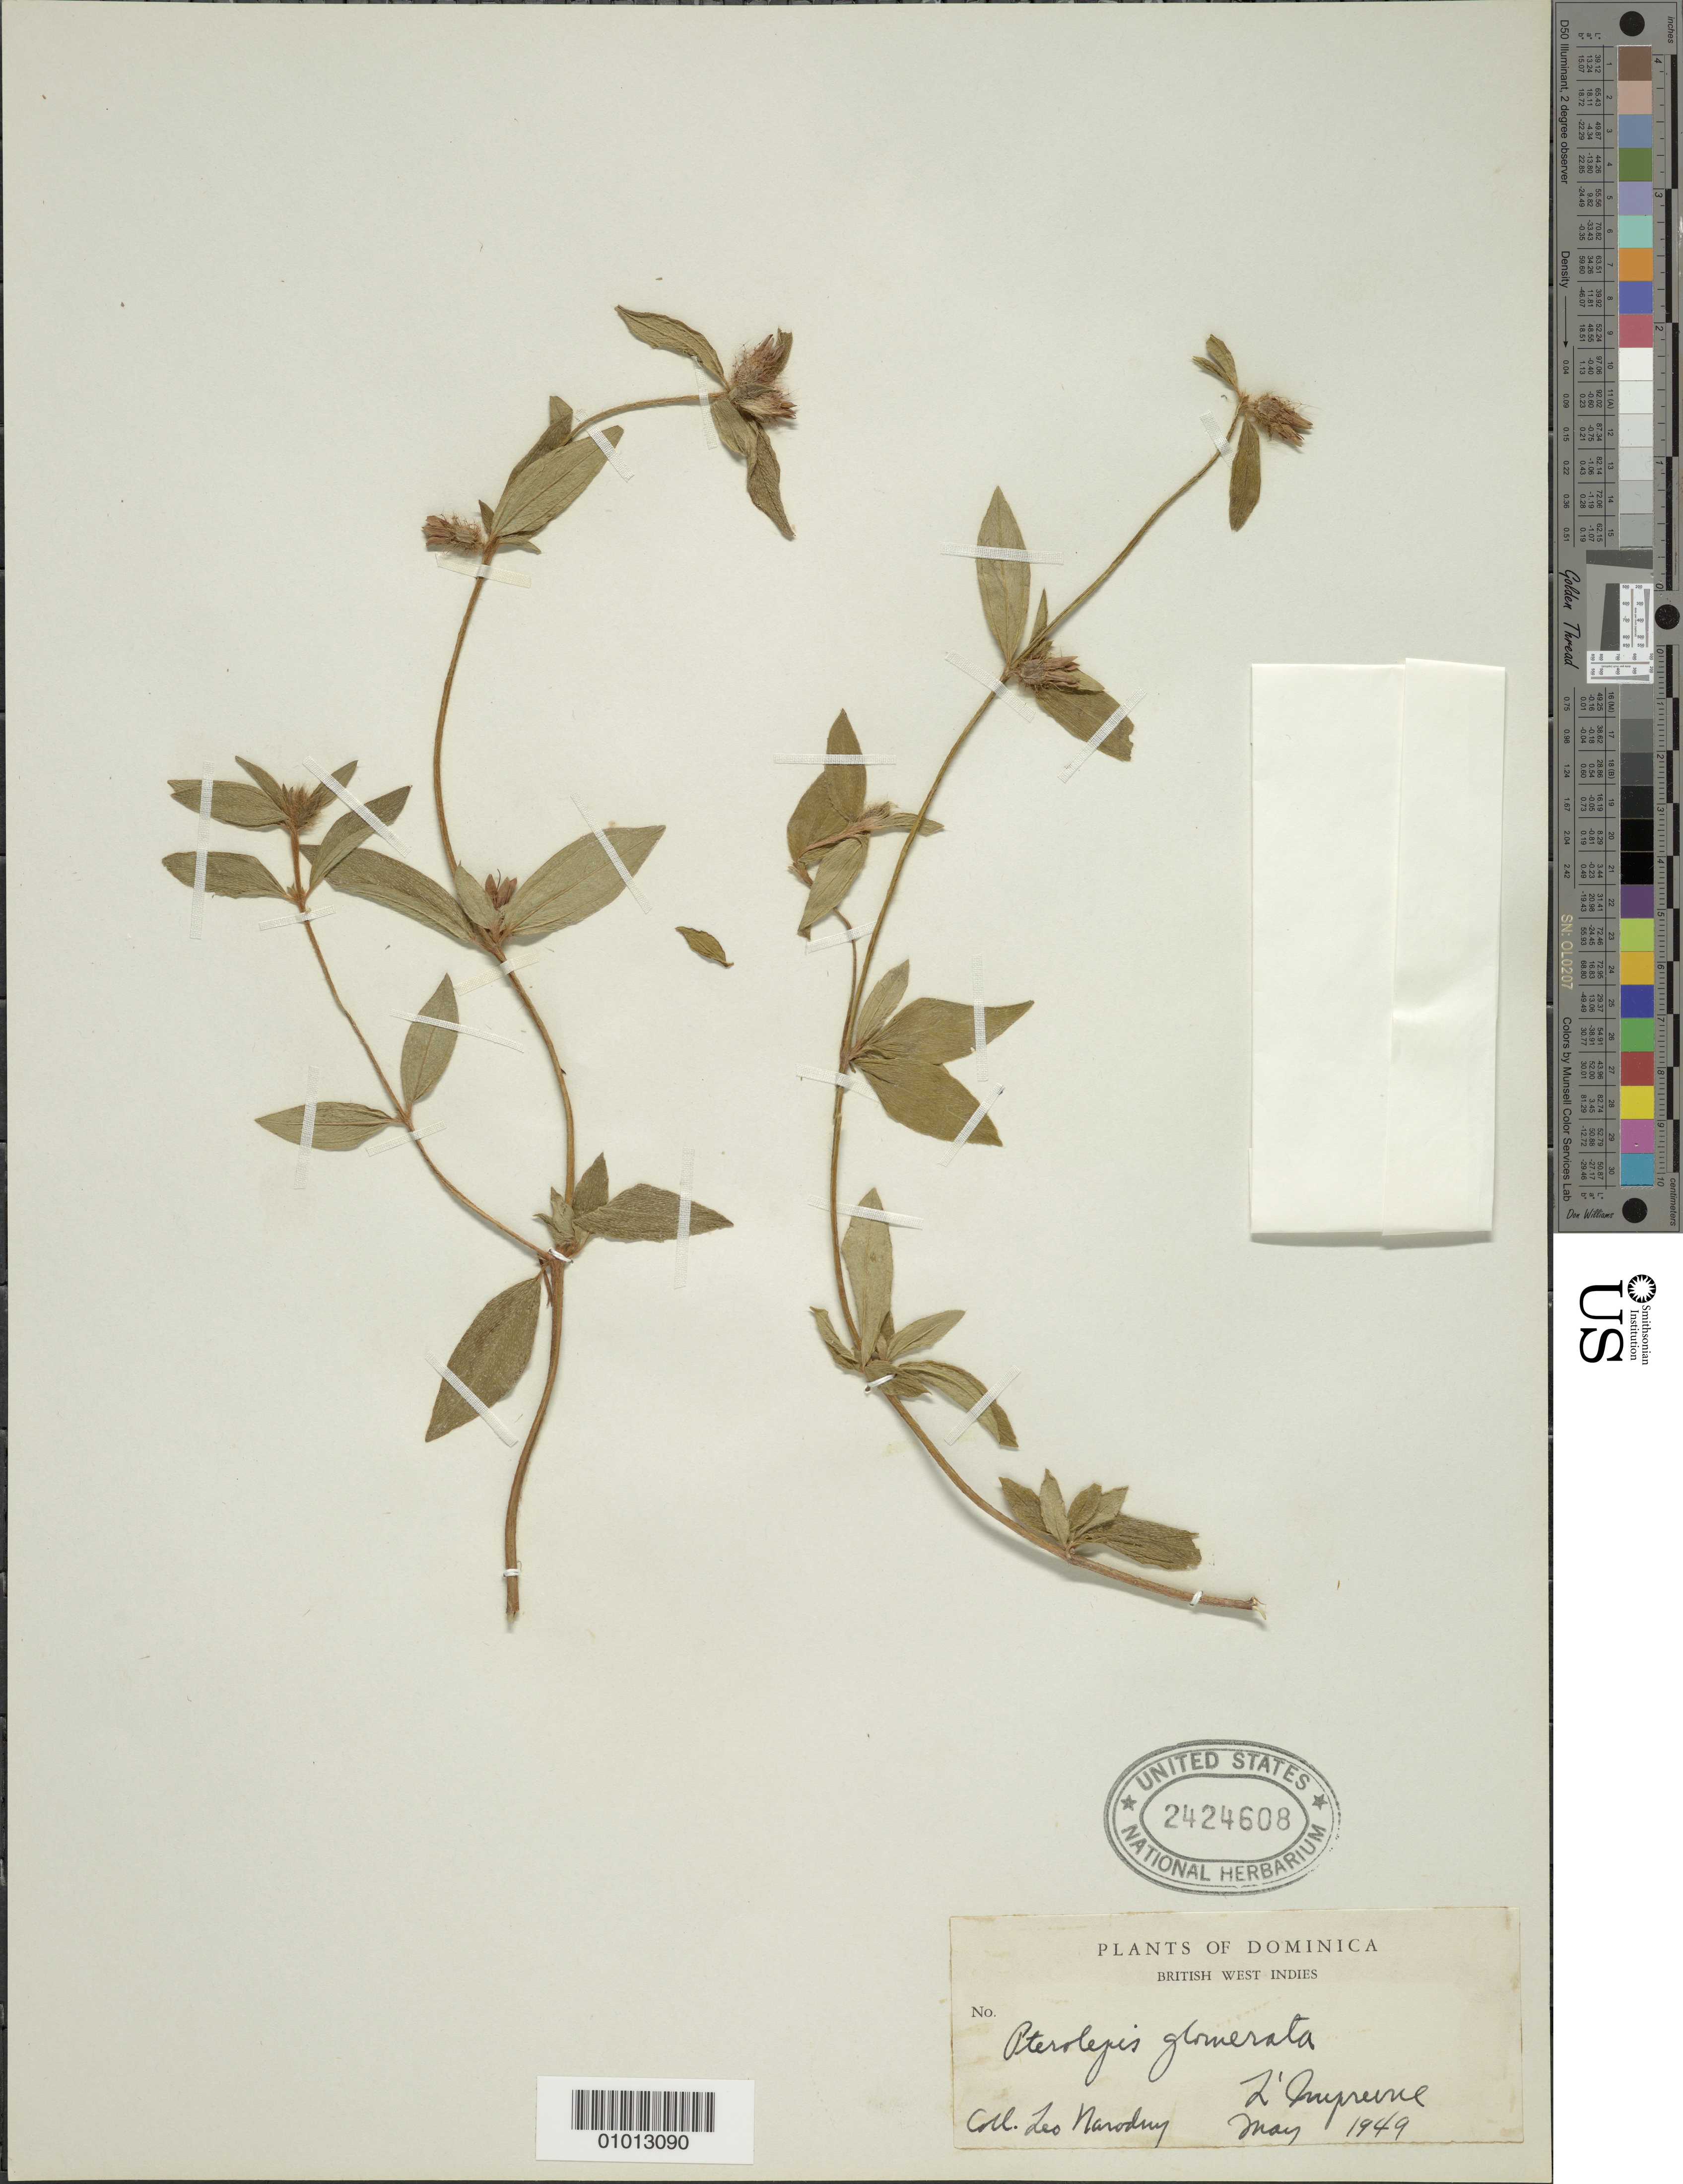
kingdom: Plantae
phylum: Tracheophyta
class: Magnoliopsida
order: Myrtales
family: Melastomataceae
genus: Pterolepis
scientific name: Pterolepis glomerata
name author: (Rottb.) Miq.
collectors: L. Narodny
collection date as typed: May 1949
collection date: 1949-05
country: Dominica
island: Dominica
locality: L'Imprune [?]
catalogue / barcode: US 2424608